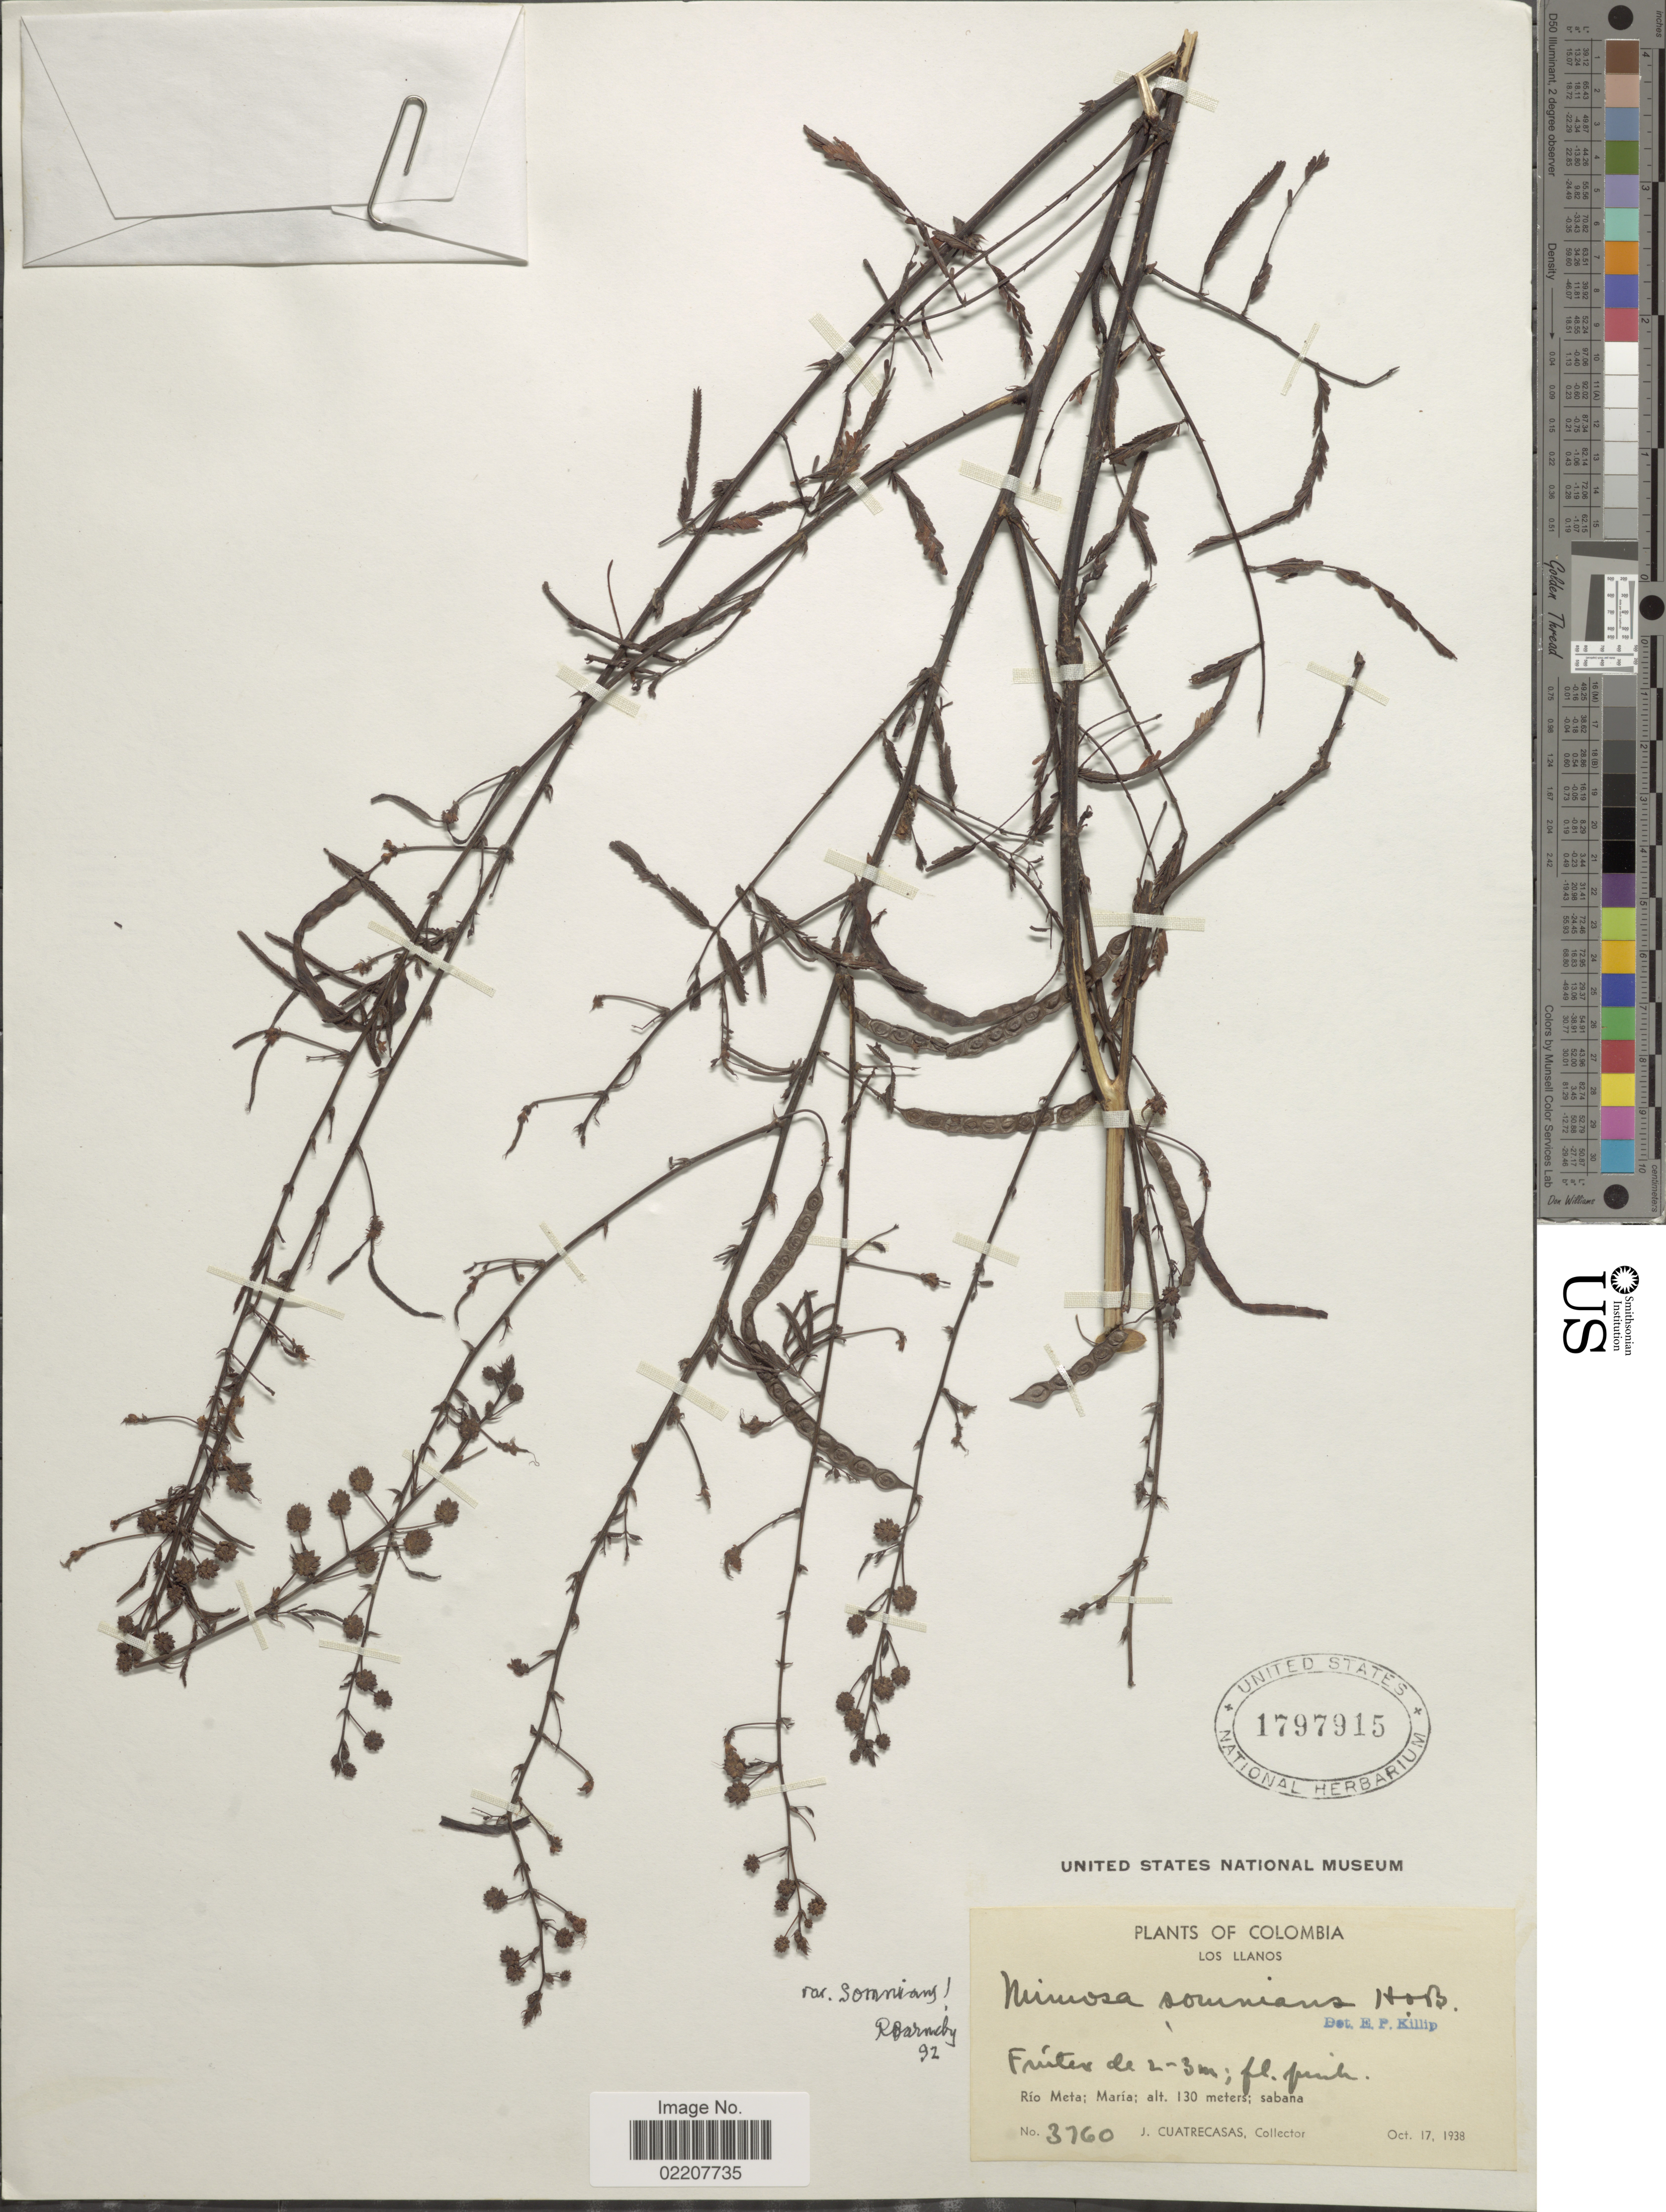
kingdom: Plantae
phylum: Tracheophyta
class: Magnoliopsida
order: Fabales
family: Fabaceae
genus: Mimosa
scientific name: Mimosa somnians var. somnians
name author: Humb. & Bonpl. ex Willd.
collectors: J. Cuatrecasas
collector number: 3760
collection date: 1938-10-17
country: Colombia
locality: Los Llanos, Rio Meta: Maria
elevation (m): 130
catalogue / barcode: US 1797915